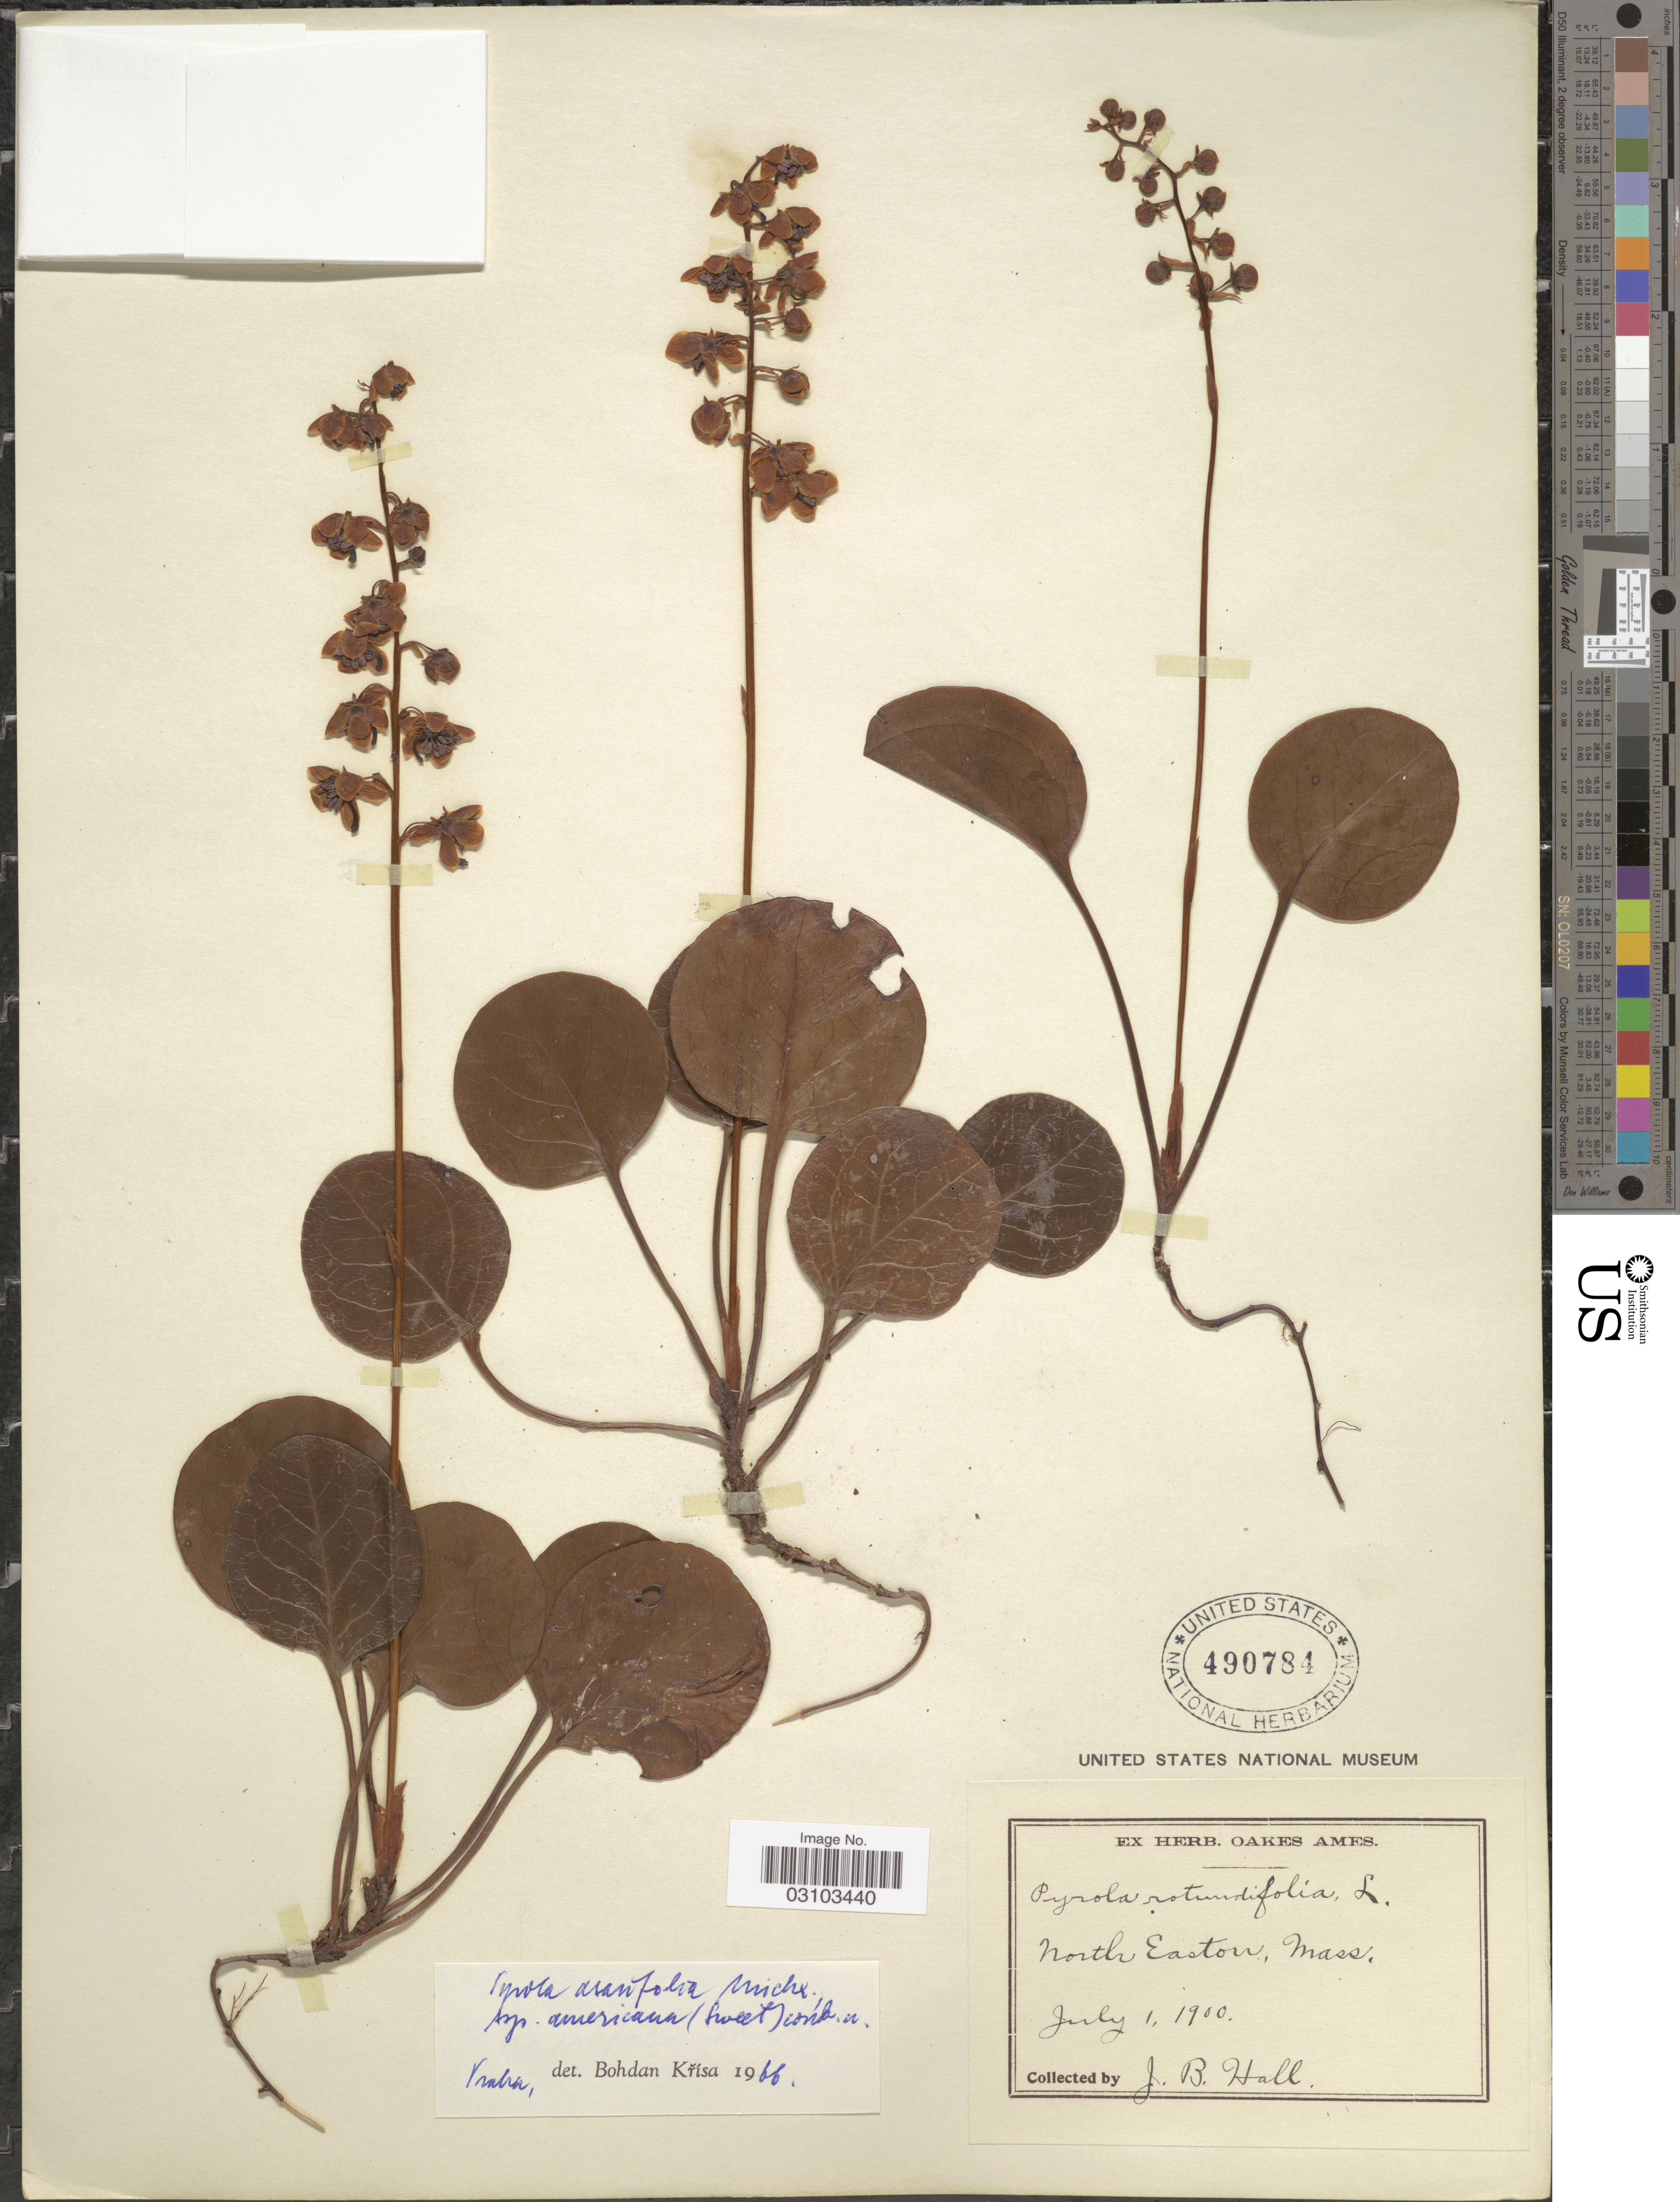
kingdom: Plantae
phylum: Tracheophyta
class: Magnoliopsida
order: Ericales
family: Ericaceae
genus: Pyrola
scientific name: Pyrola asarifolia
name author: Michx.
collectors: J. Hall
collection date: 1900-07-01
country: United States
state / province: Massachusetts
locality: North Easton.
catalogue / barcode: US 490784